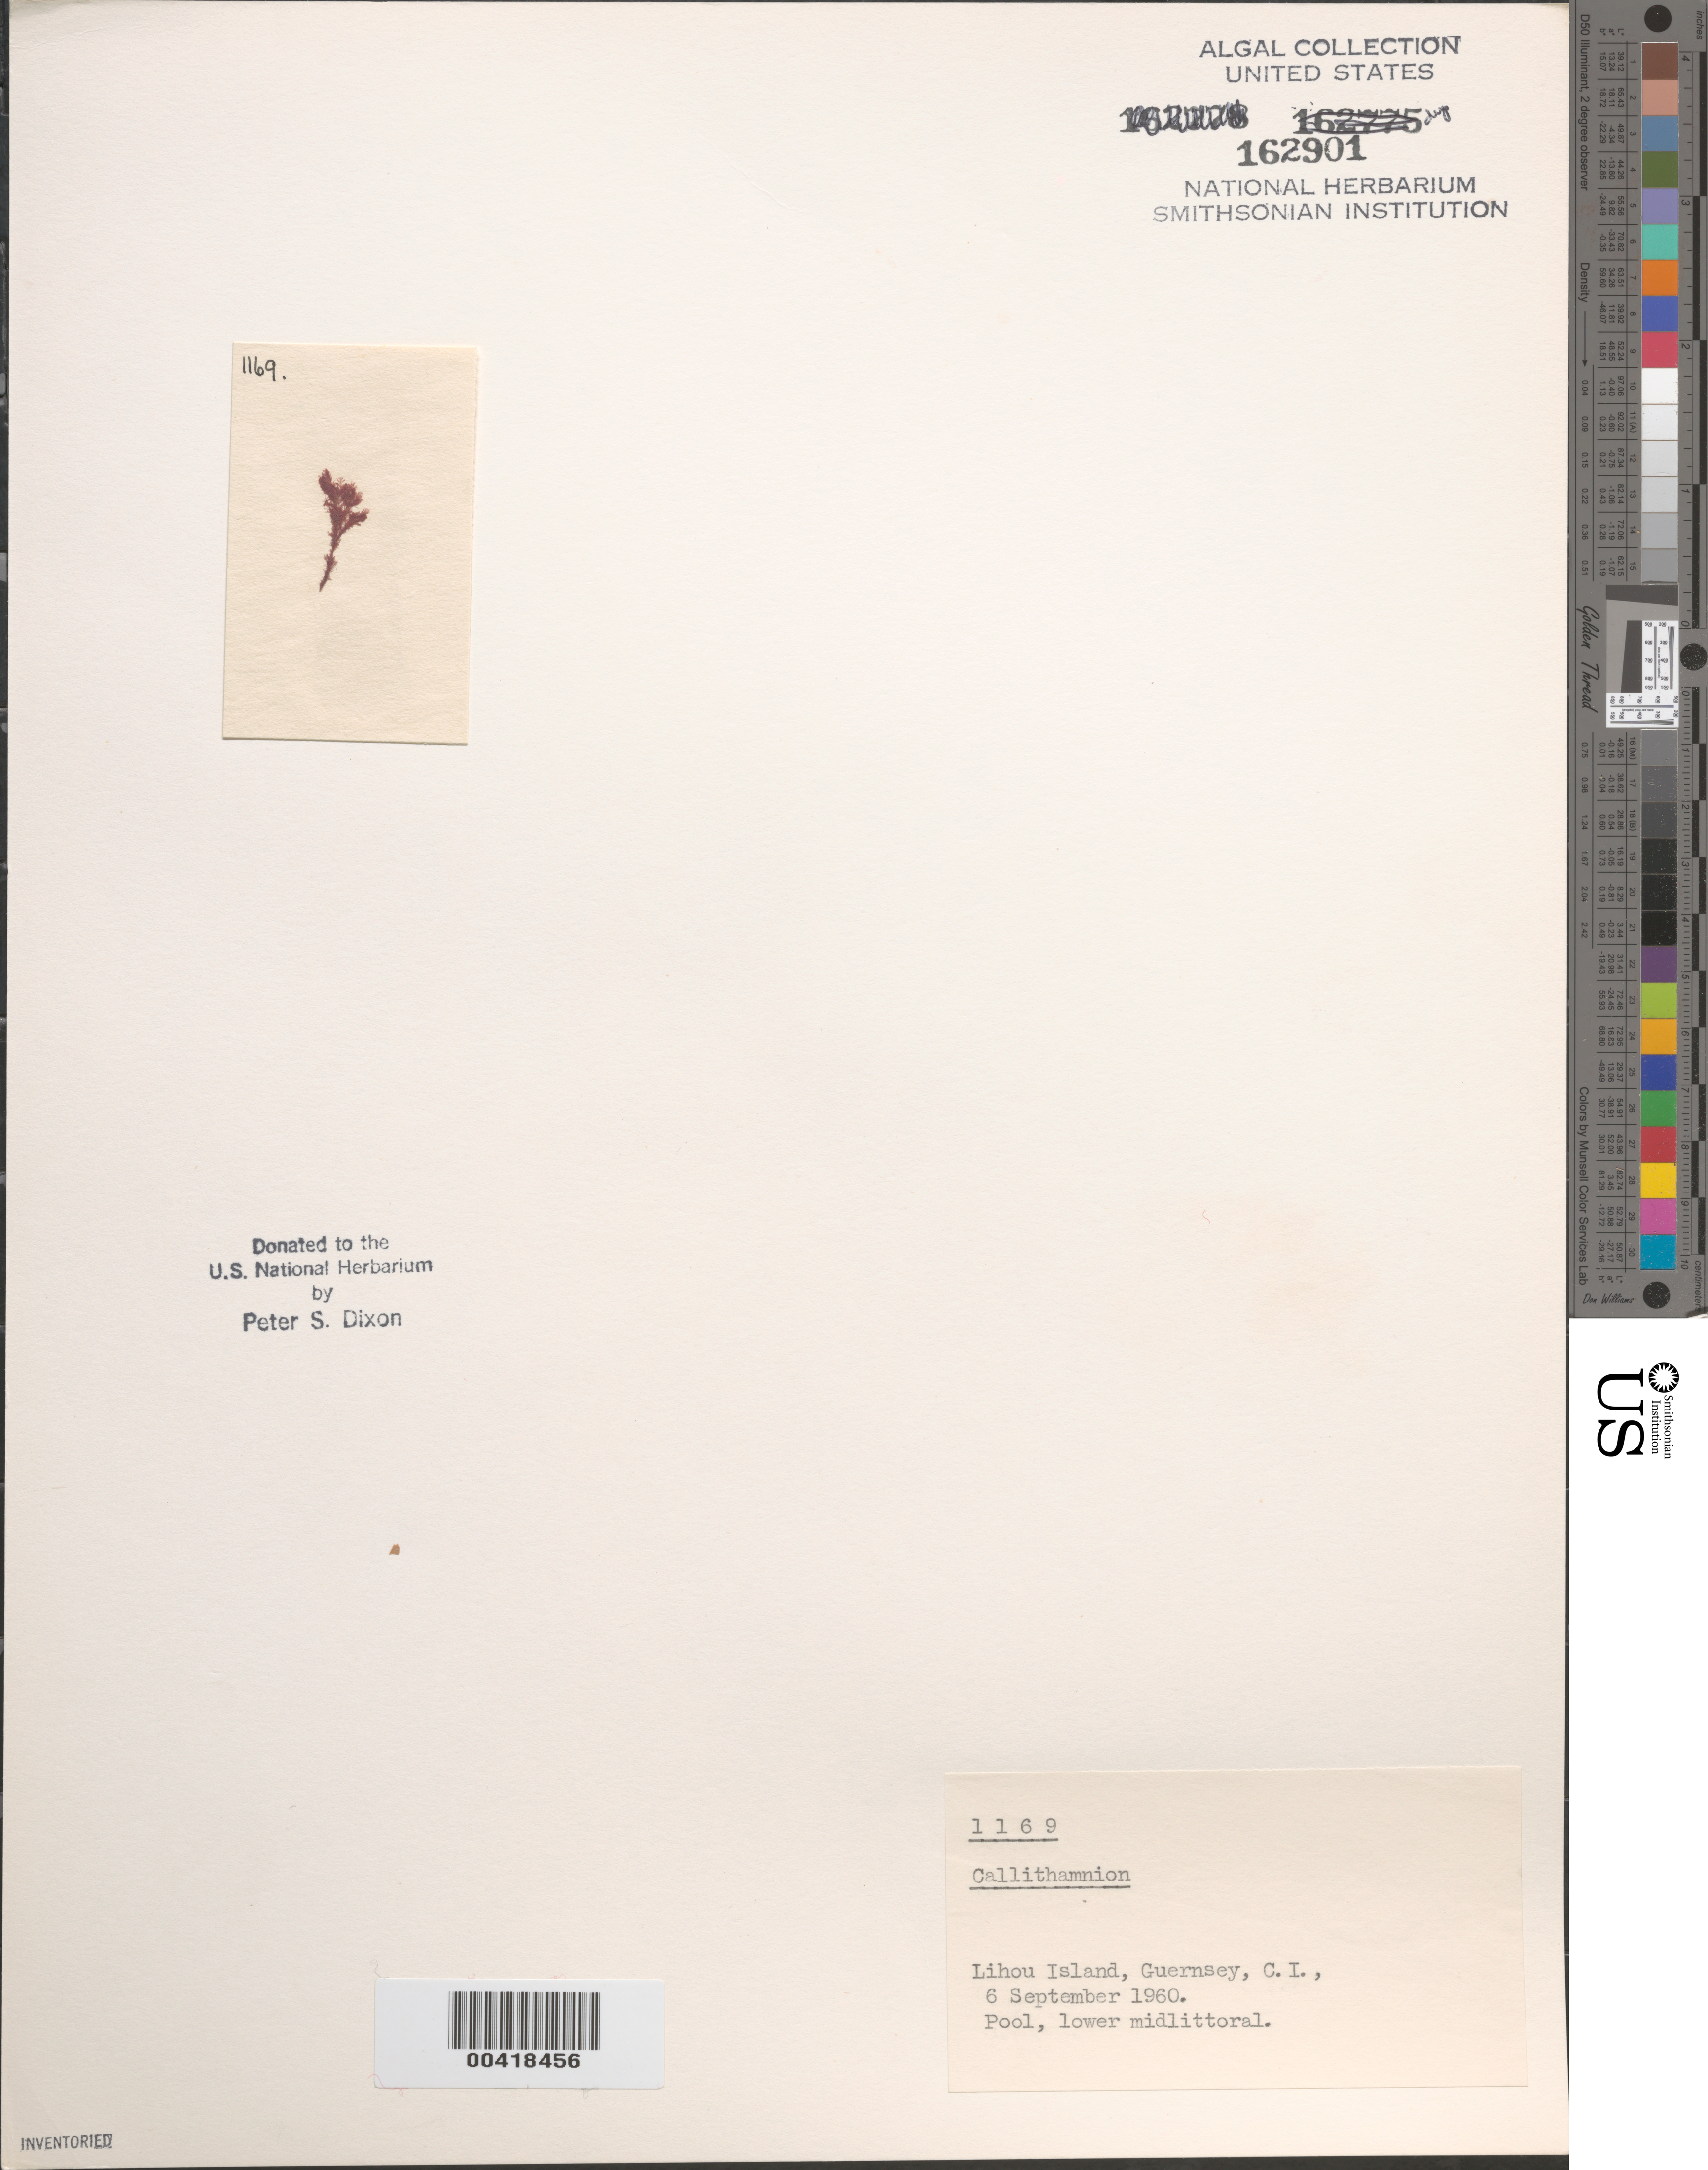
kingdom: Plantae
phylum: Rhodophyta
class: Florideophyceae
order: Ceramiales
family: Callithamniaceae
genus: Callithamnion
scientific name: Callithamnion sp.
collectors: P. S. Dixon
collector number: PSD 1169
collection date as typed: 06 Sep 1960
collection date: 1960-09-06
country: United Kingdom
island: Guernsey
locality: Bailiwick of Guernsey. Lihou.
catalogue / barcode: US 162901